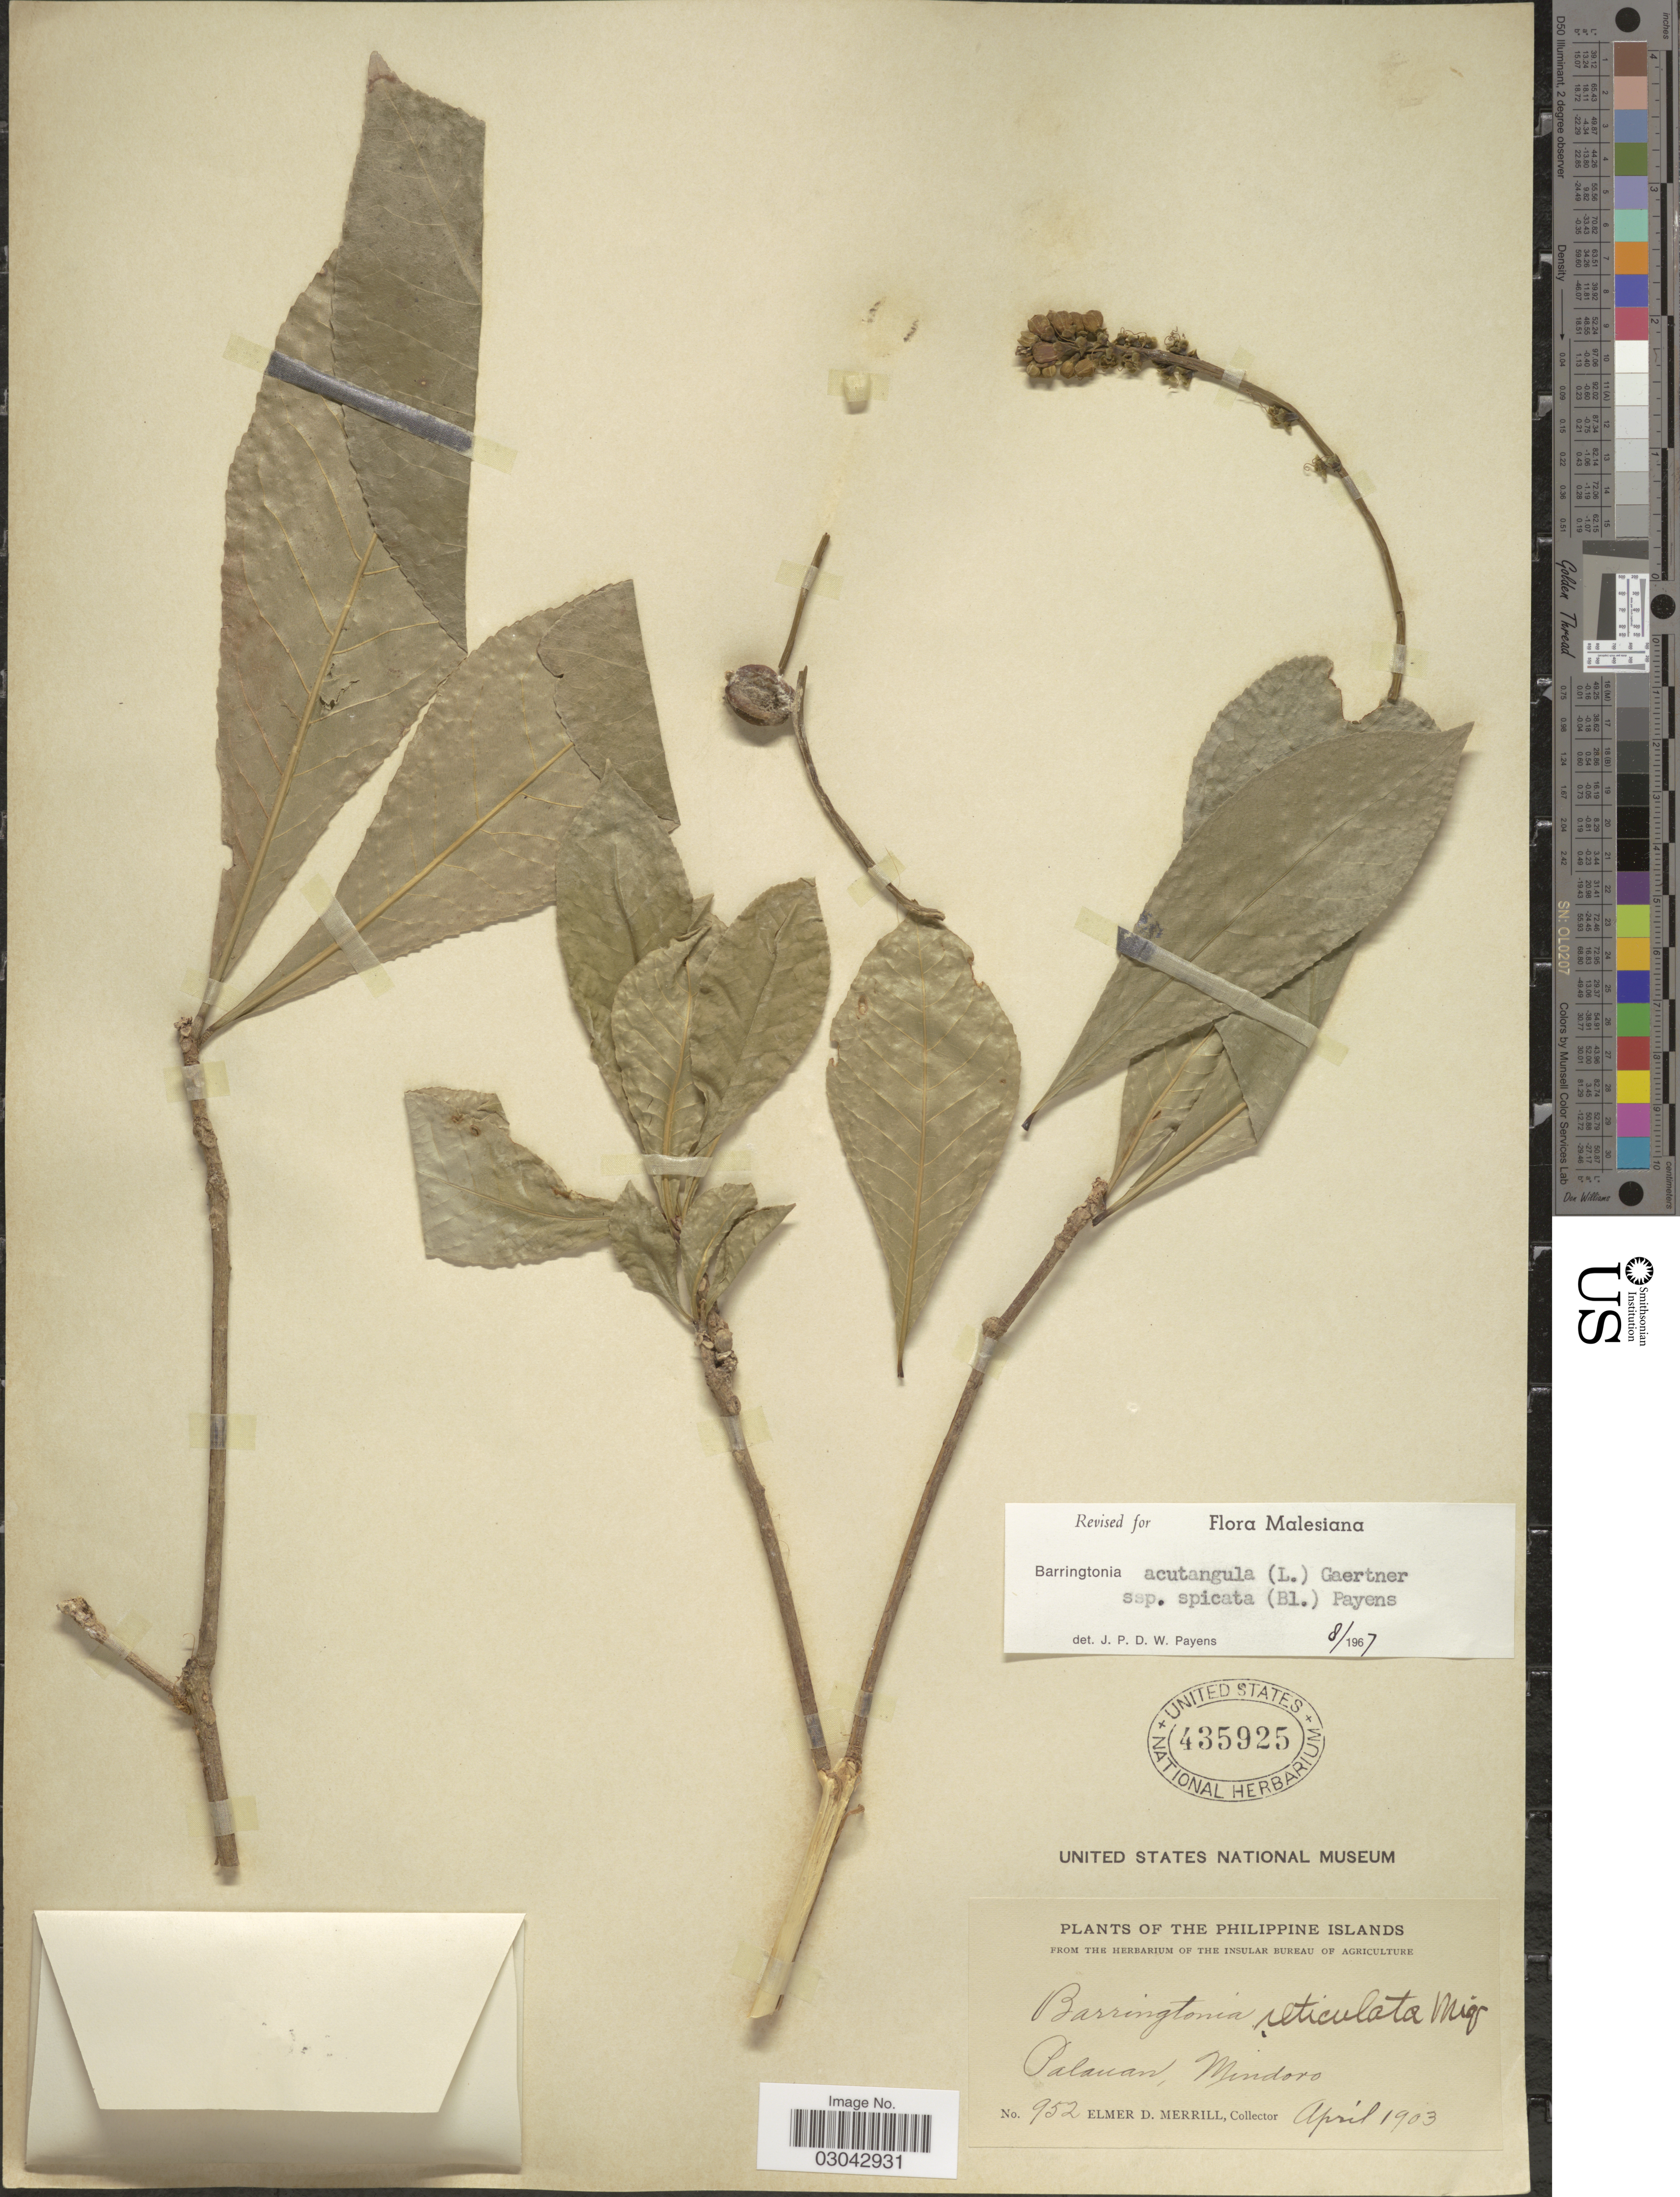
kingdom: Plantae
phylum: Tracheophyta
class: Magnoliopsida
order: Ericales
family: Lecythidaceae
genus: Barringtonia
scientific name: Barringtonia acutangula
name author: (L.) Gaertn.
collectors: E. D. Merrill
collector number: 952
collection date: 1903-04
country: Philippines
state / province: Mimaropa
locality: Palauan, Mindoro.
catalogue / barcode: US 435925